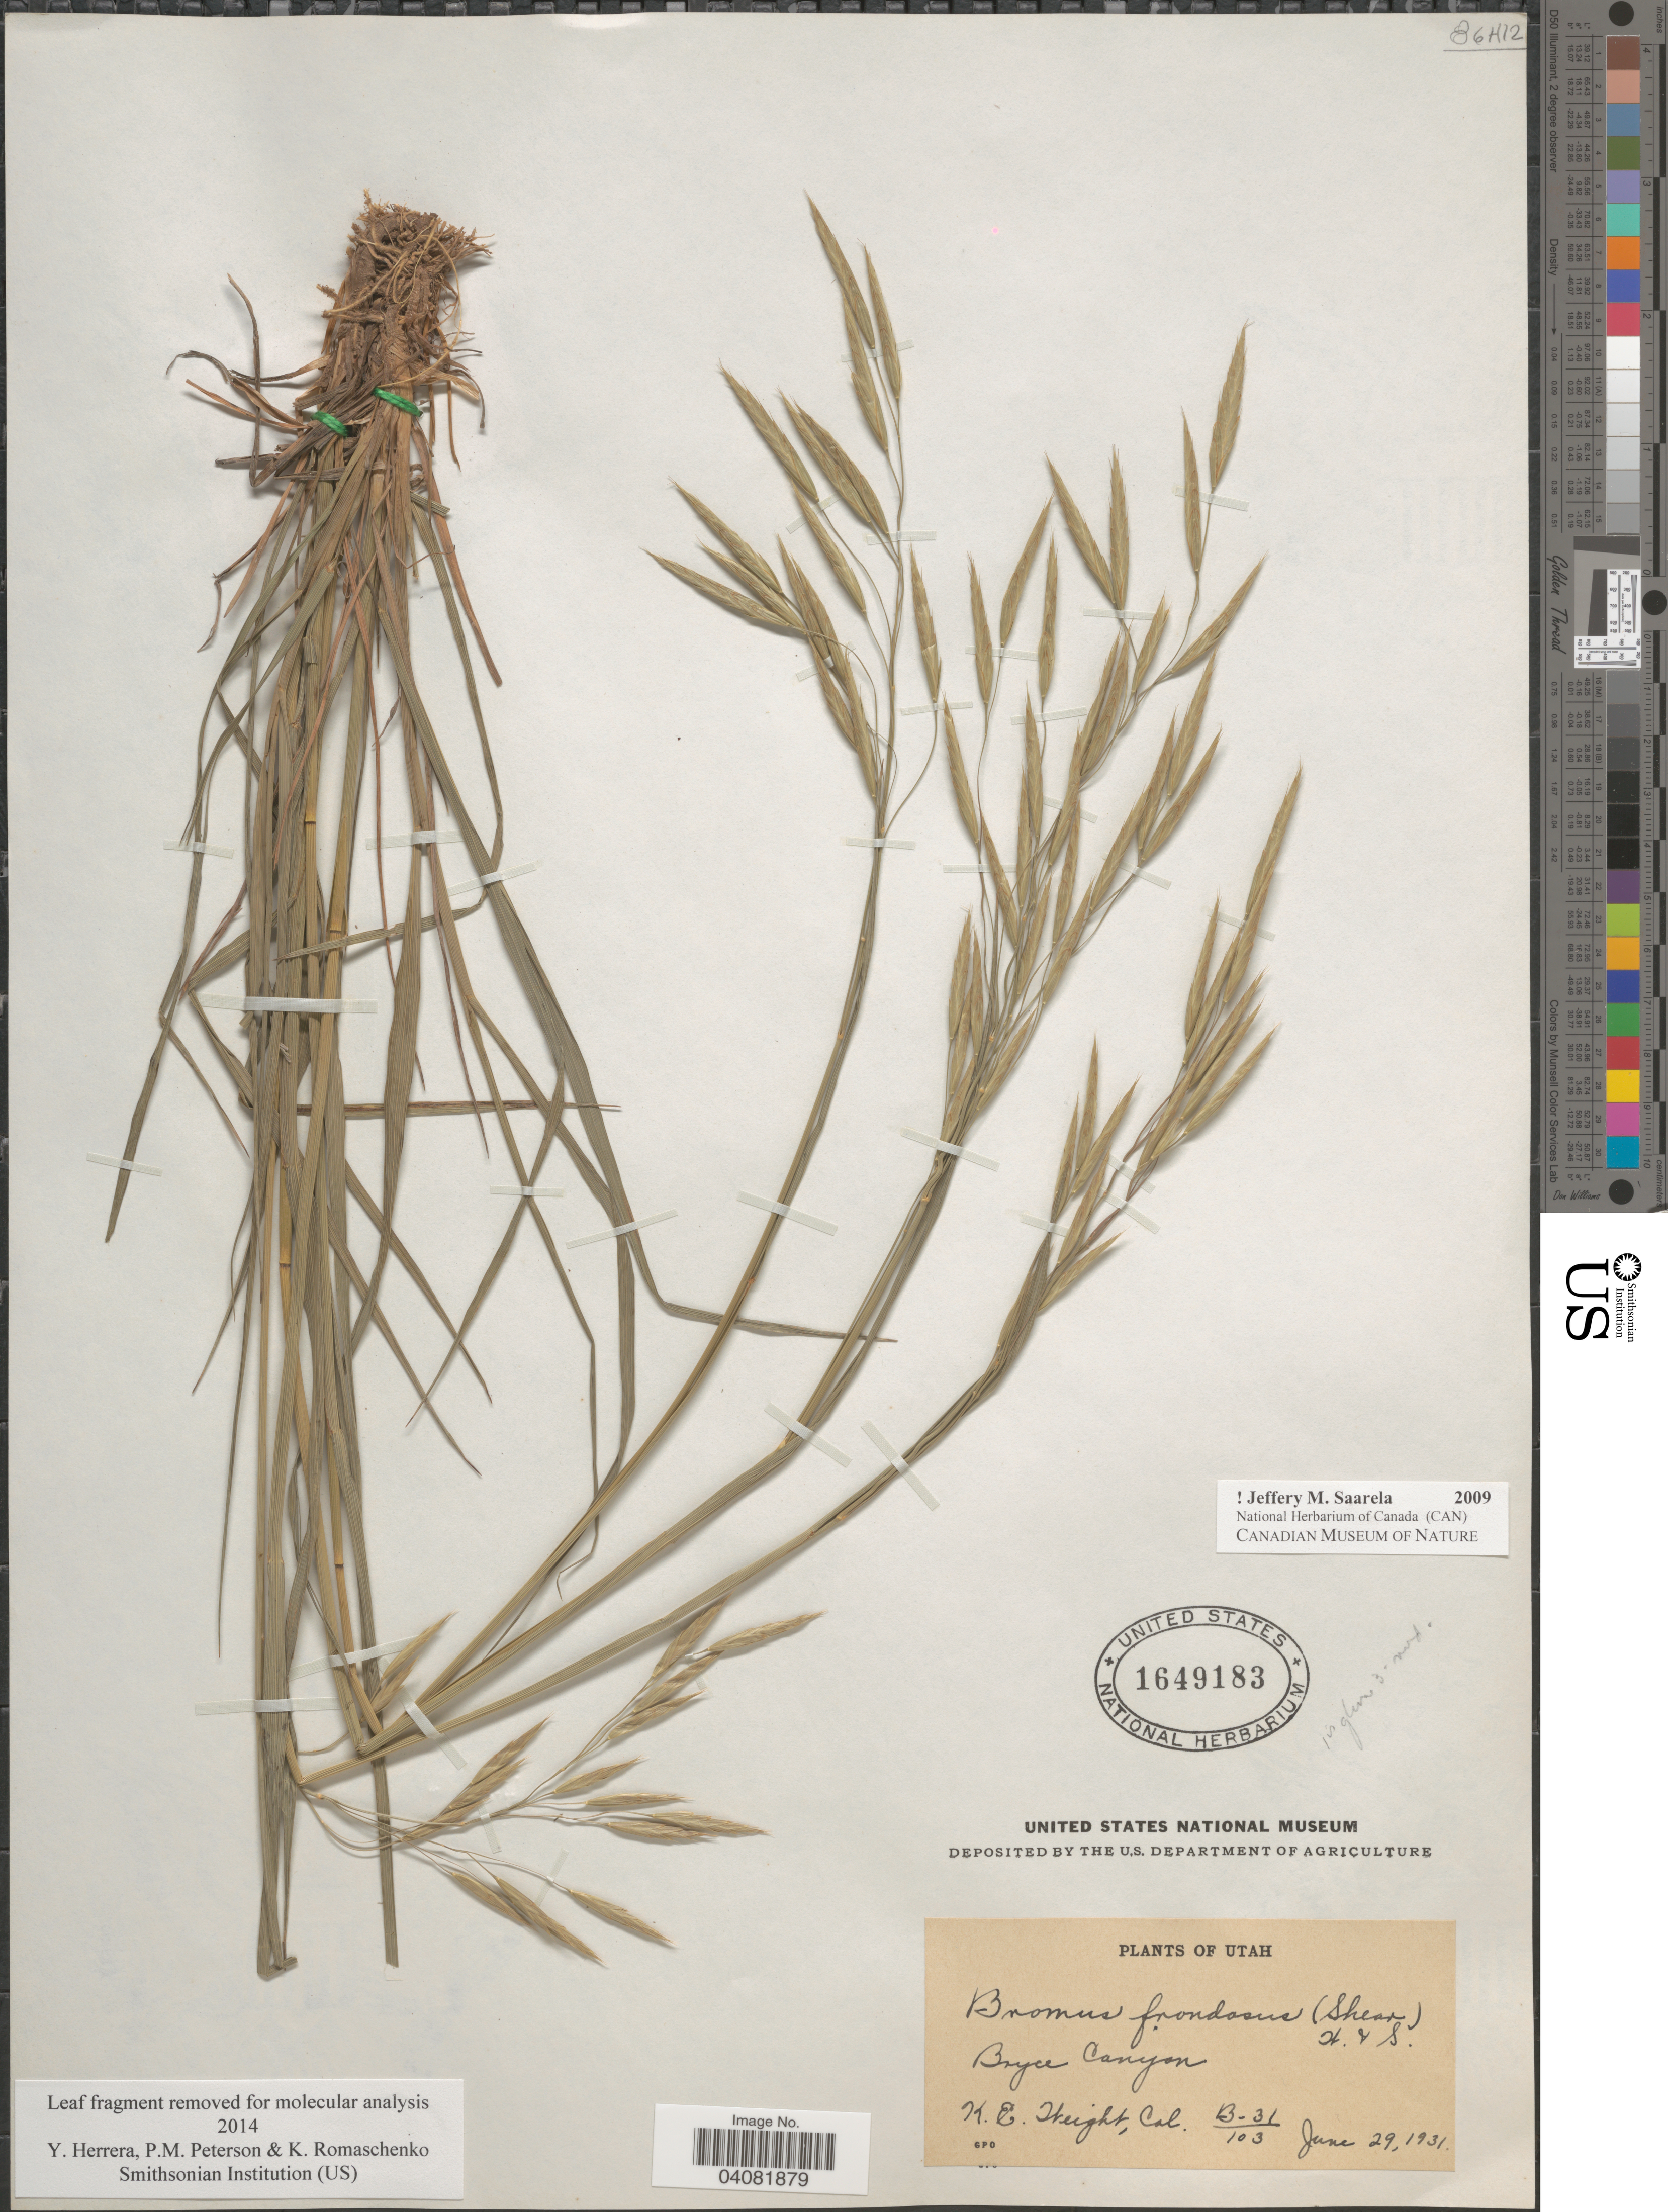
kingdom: Plantae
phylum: Tracheophyta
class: Liliopsida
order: Poales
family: Poaceae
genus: Bromus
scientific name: Bromus frondosus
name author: (Shear) Wooton & Standl.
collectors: K. Weight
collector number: B-31/103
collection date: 1931-06-29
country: United States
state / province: Utah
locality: Bryce Canyon.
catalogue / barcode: US 1649183